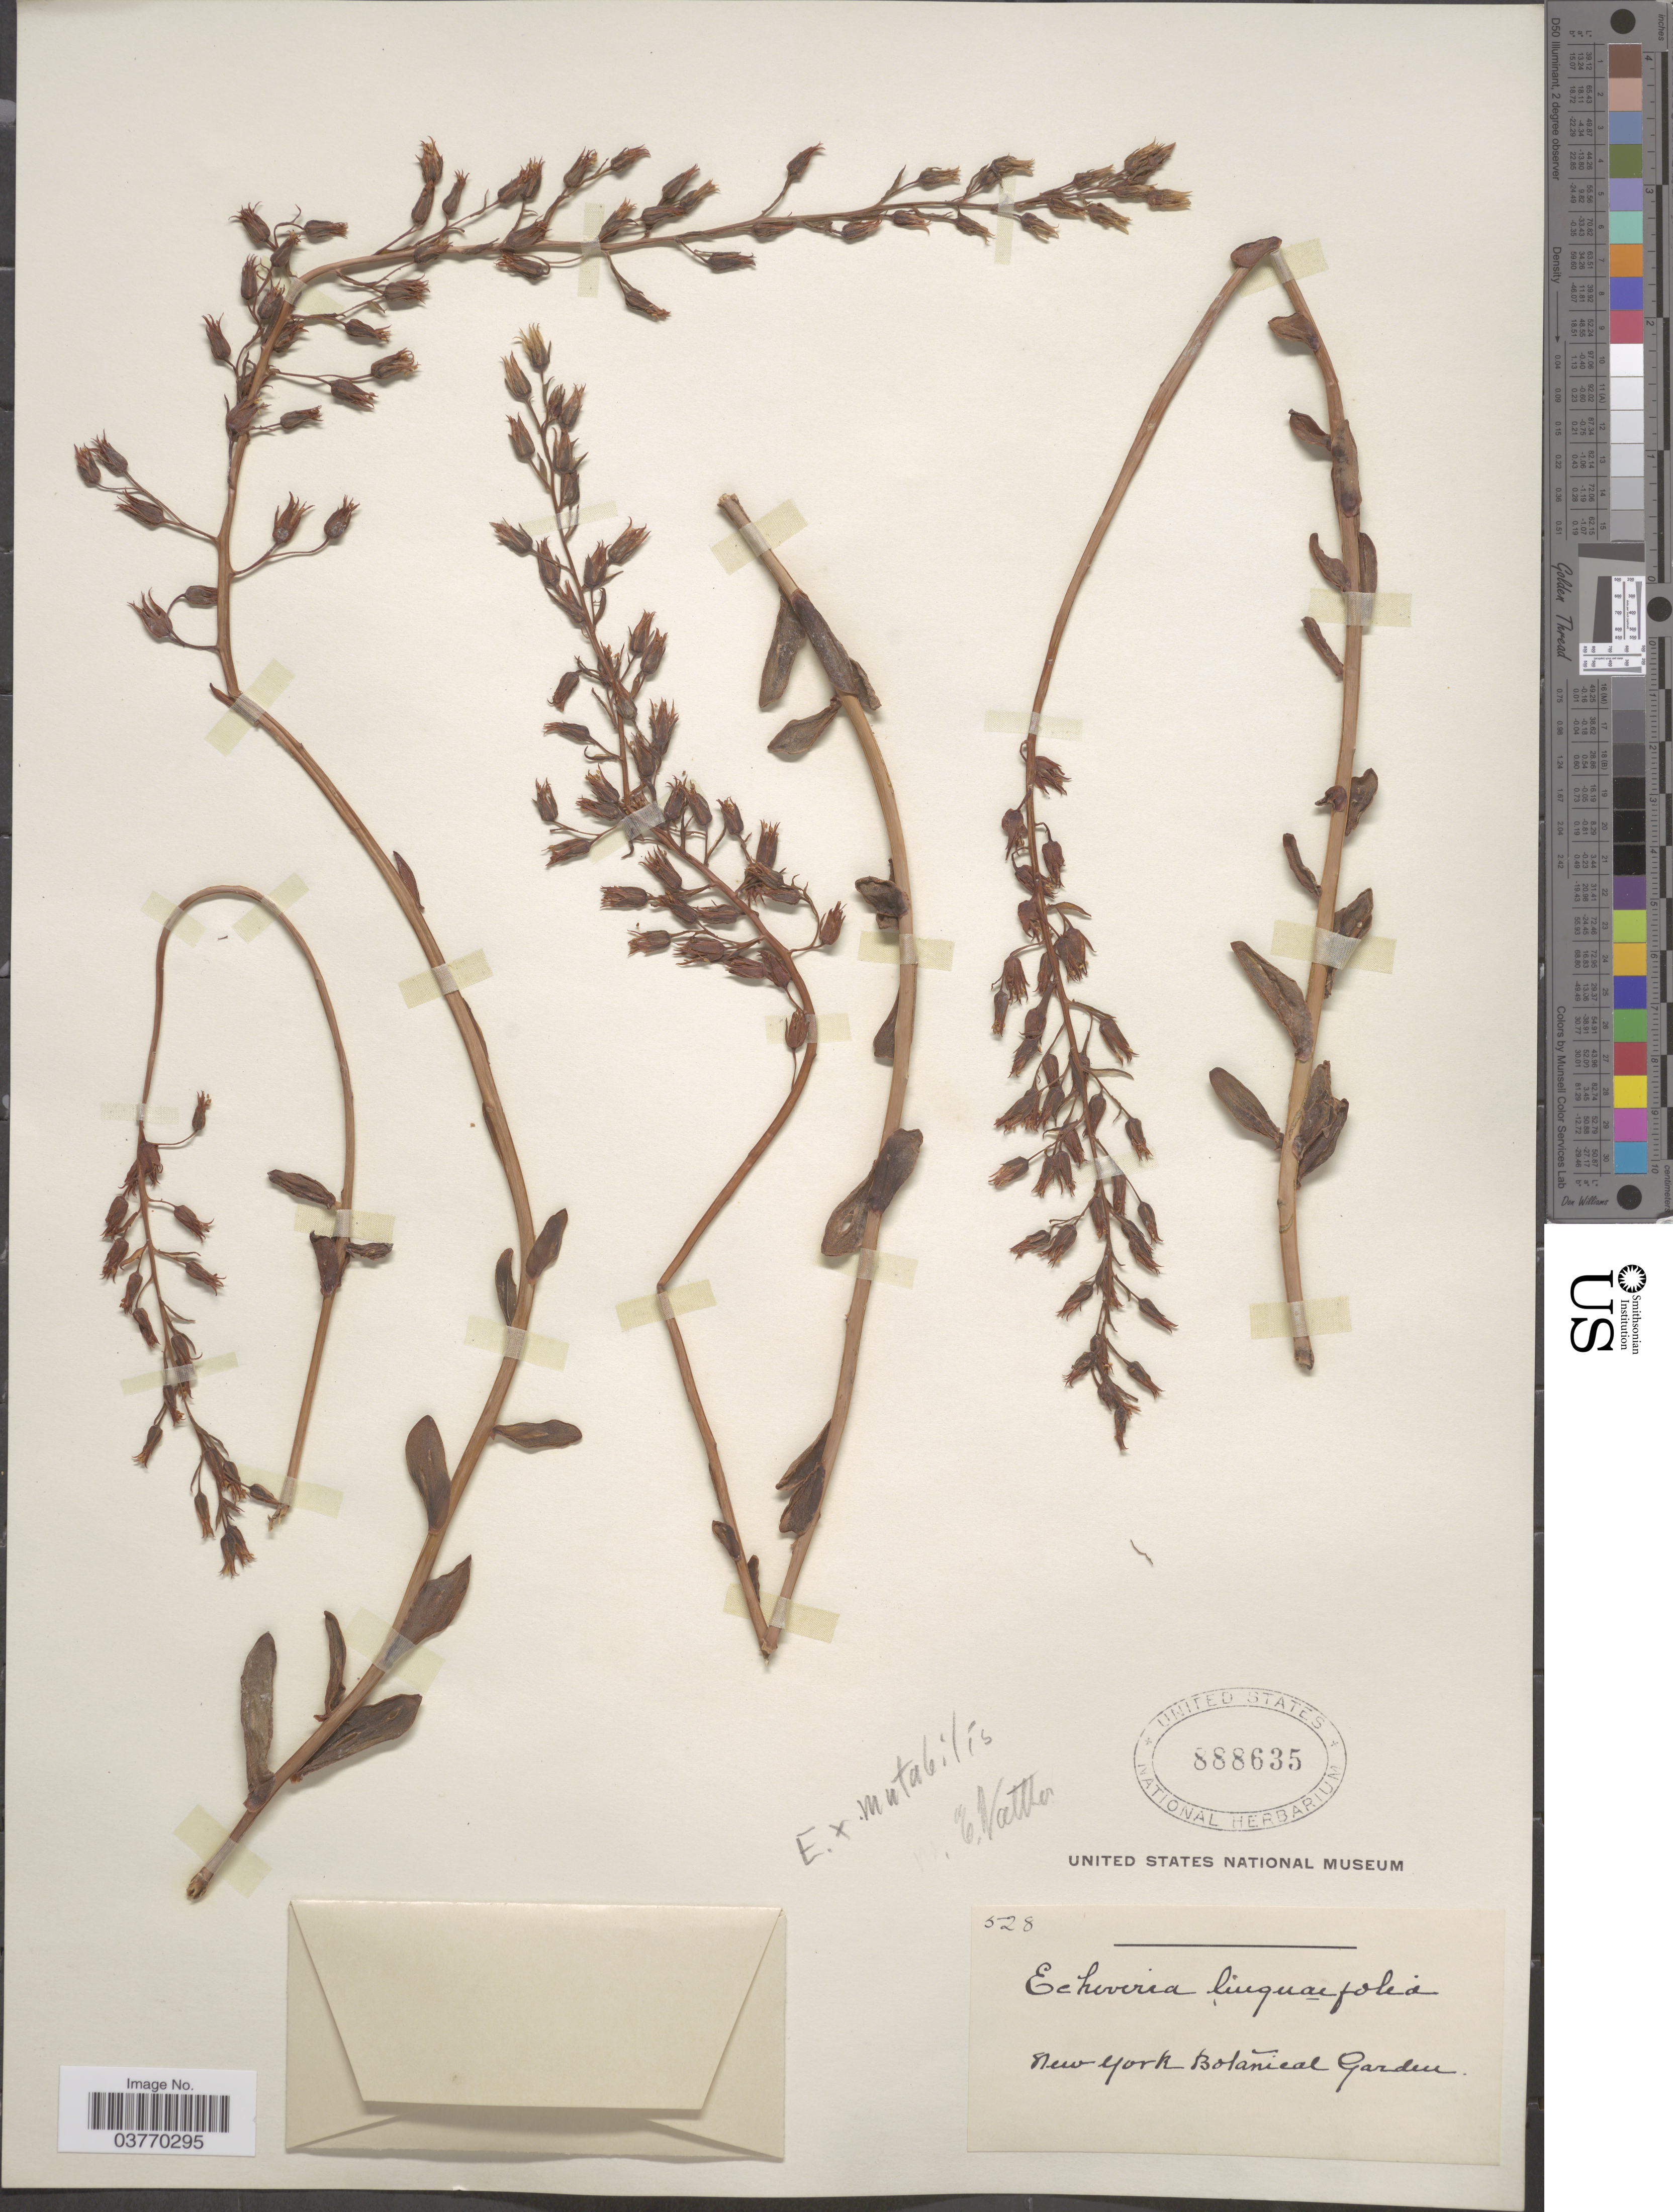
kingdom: Plantae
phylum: Tracheophyta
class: Magnoliopsida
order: Saxifragales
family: Crassulaceae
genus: Echeveria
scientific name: Echeveria x mutabilis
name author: Deleuil ex É. Morren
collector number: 528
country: United States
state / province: New York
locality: New York Botanical Garden.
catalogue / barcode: US 888635